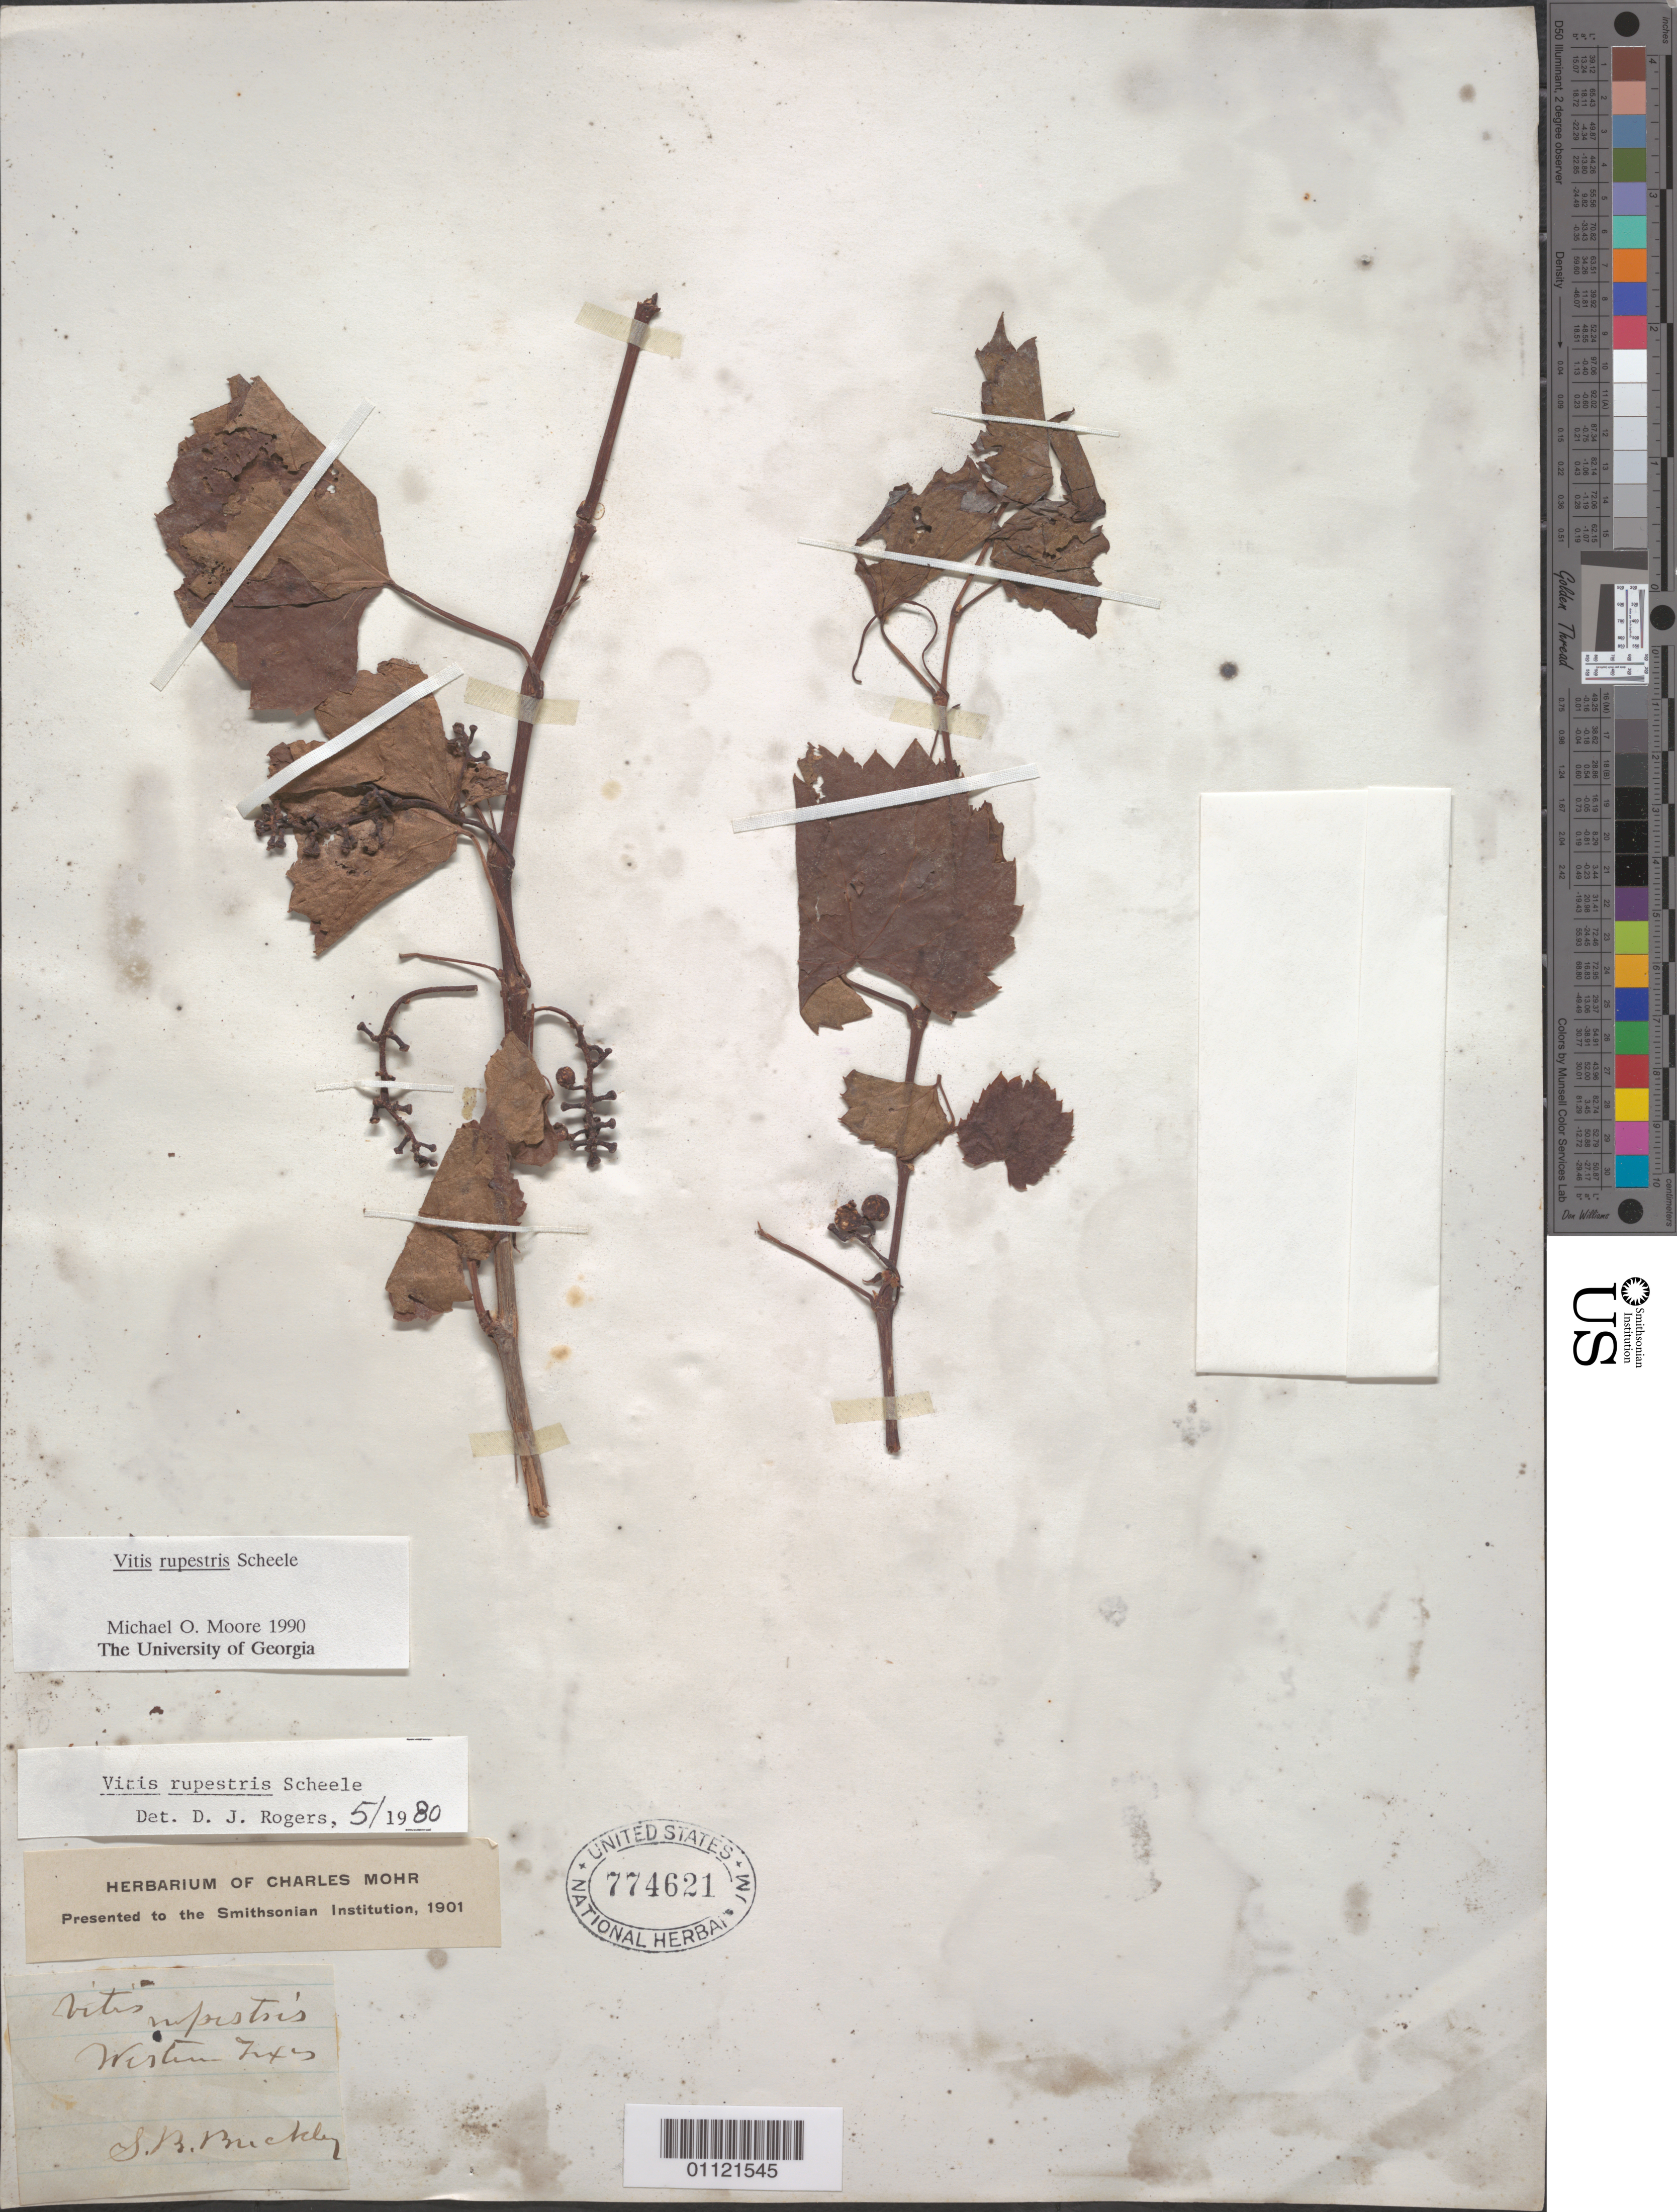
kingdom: Plantae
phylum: Tracheophyta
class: Magnoliopsida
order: Vitales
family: Vitaceae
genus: Vitis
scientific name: Vitis rupestris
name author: Scheele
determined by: Rogers, D. J.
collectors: S. B. Buckley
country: United States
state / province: Texas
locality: westen Texas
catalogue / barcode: US 774621